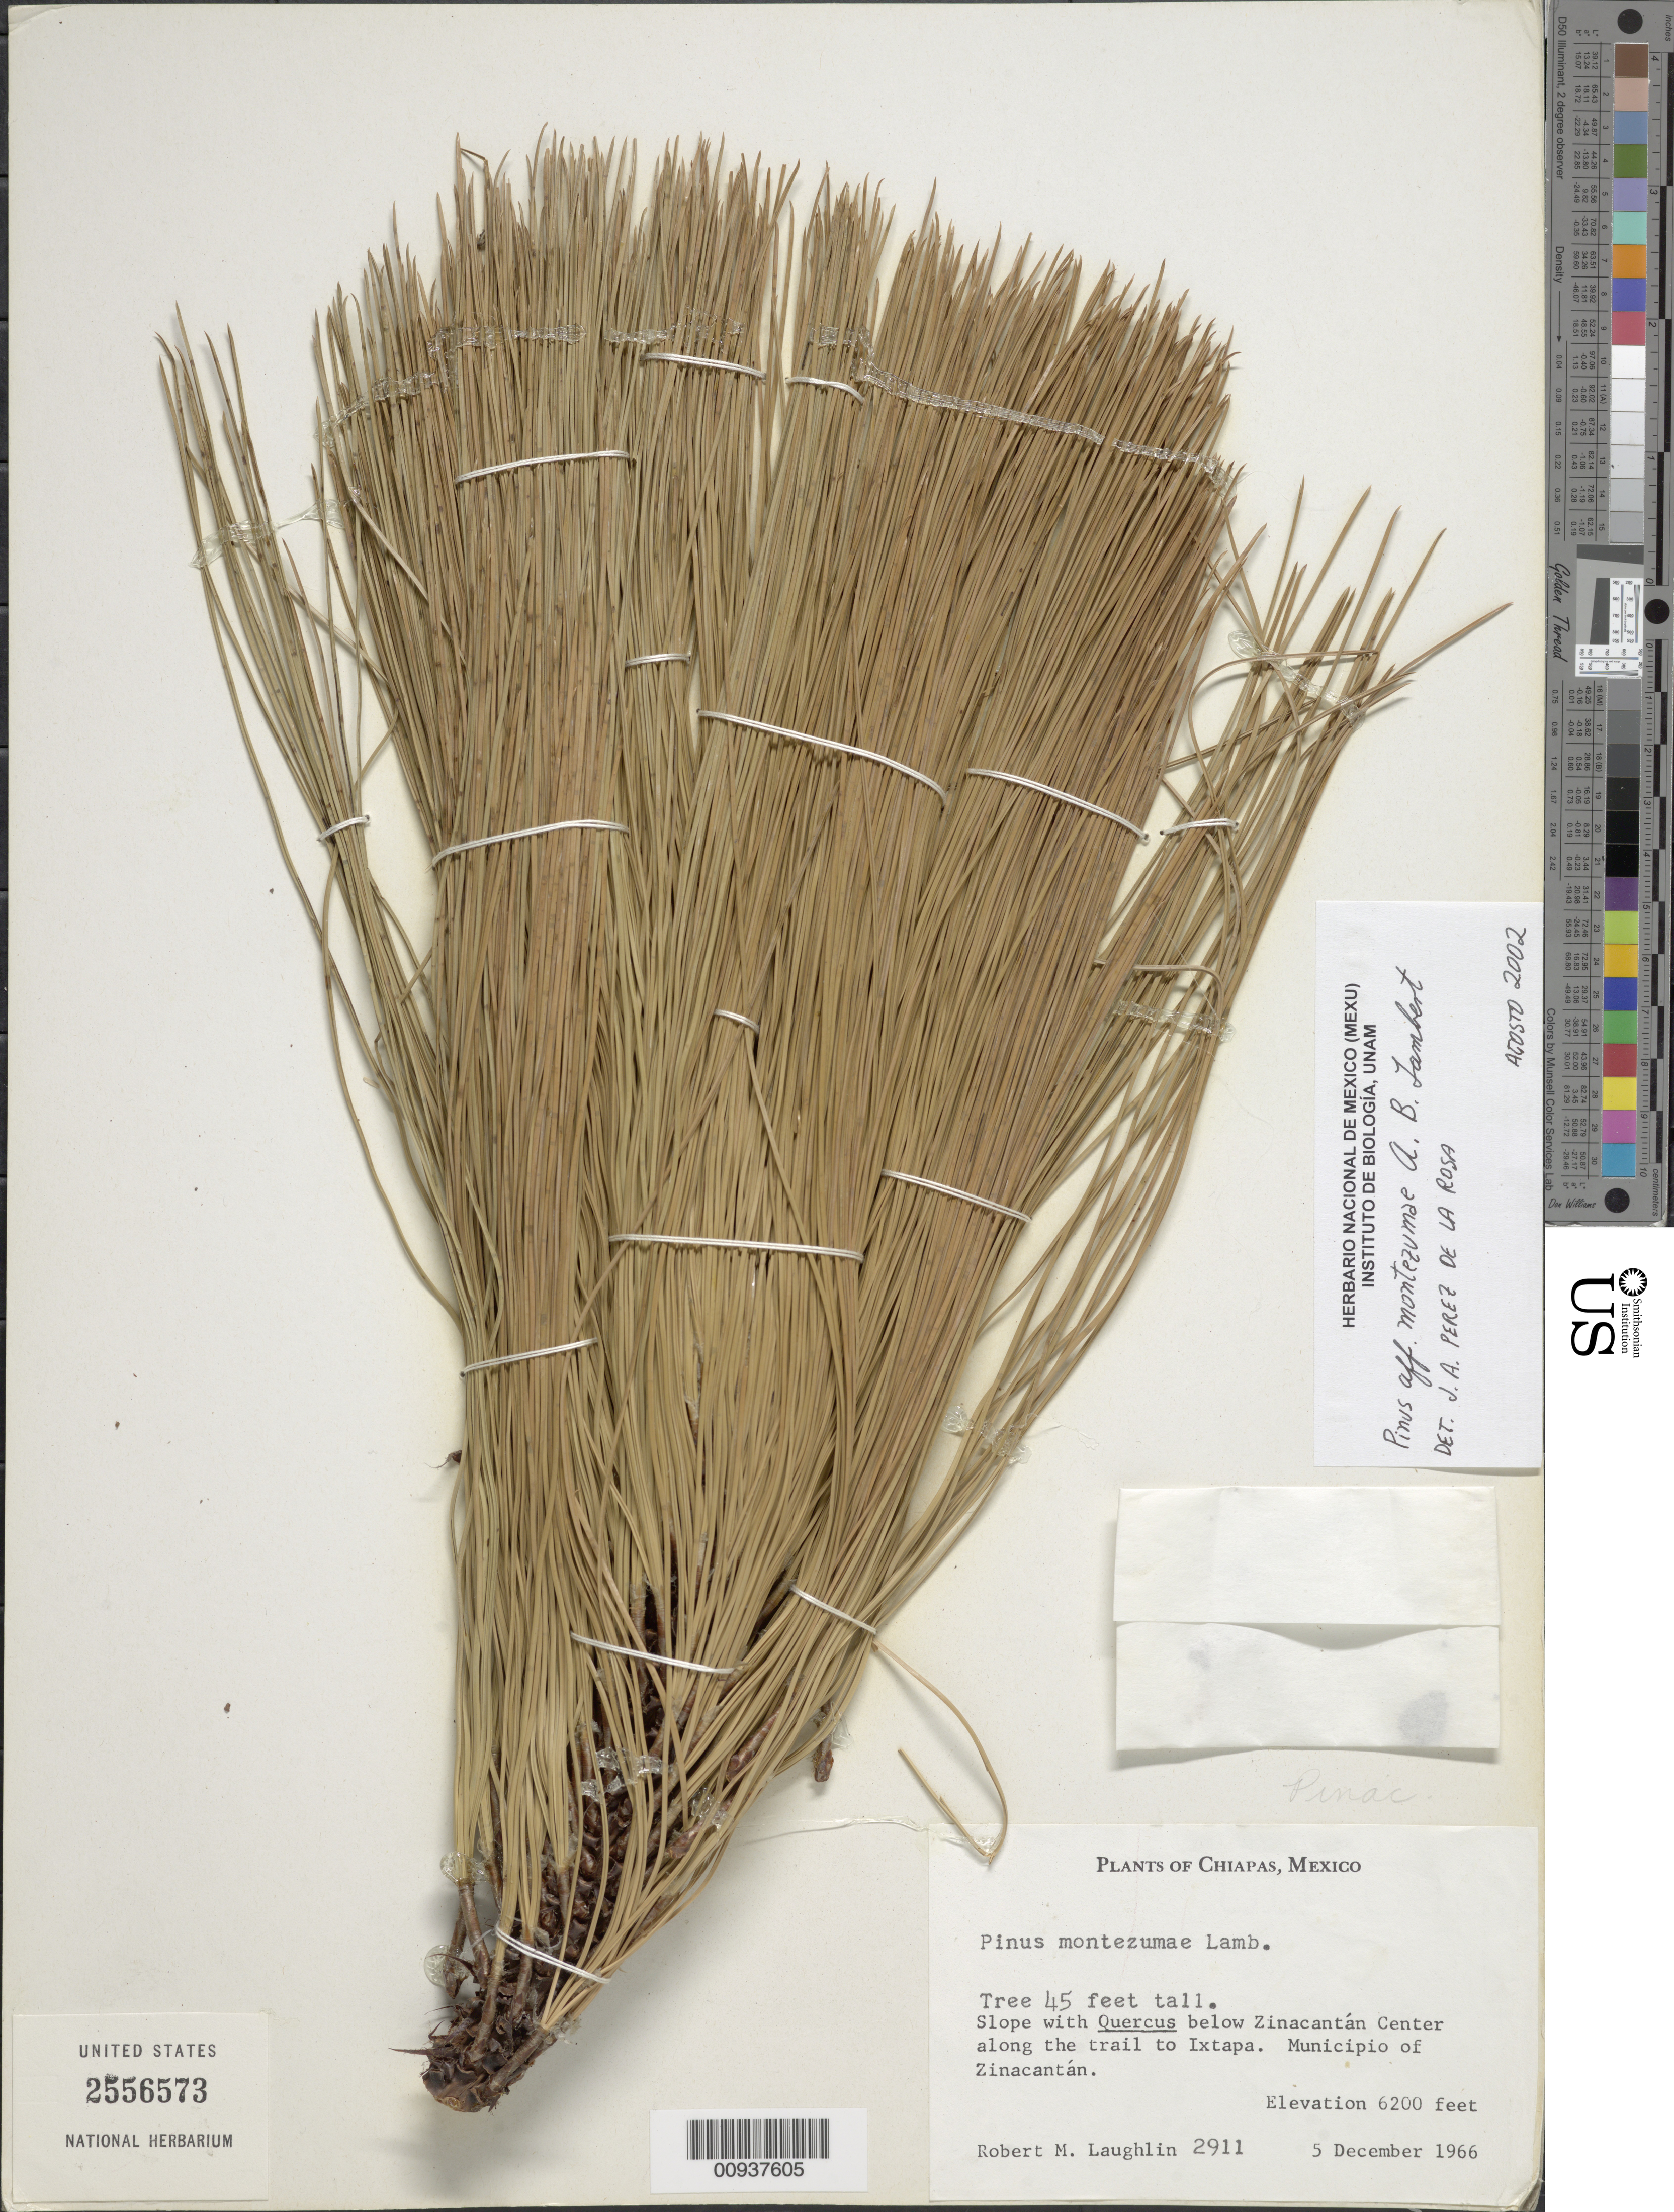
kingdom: Plantae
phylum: Tracheophyta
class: Pinopsida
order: Pinales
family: Pinaceae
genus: Pinus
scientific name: Pinus montezumae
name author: Lamb.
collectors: R. M. Laughlin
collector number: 2911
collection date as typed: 05 Dec 1966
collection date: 1966-12-05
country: Mexico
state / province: Chiapas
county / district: Zinacantán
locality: Below Zinacantán Center along trail to Ixtapa.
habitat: Slope with Quercus.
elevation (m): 1890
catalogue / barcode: US 2556573